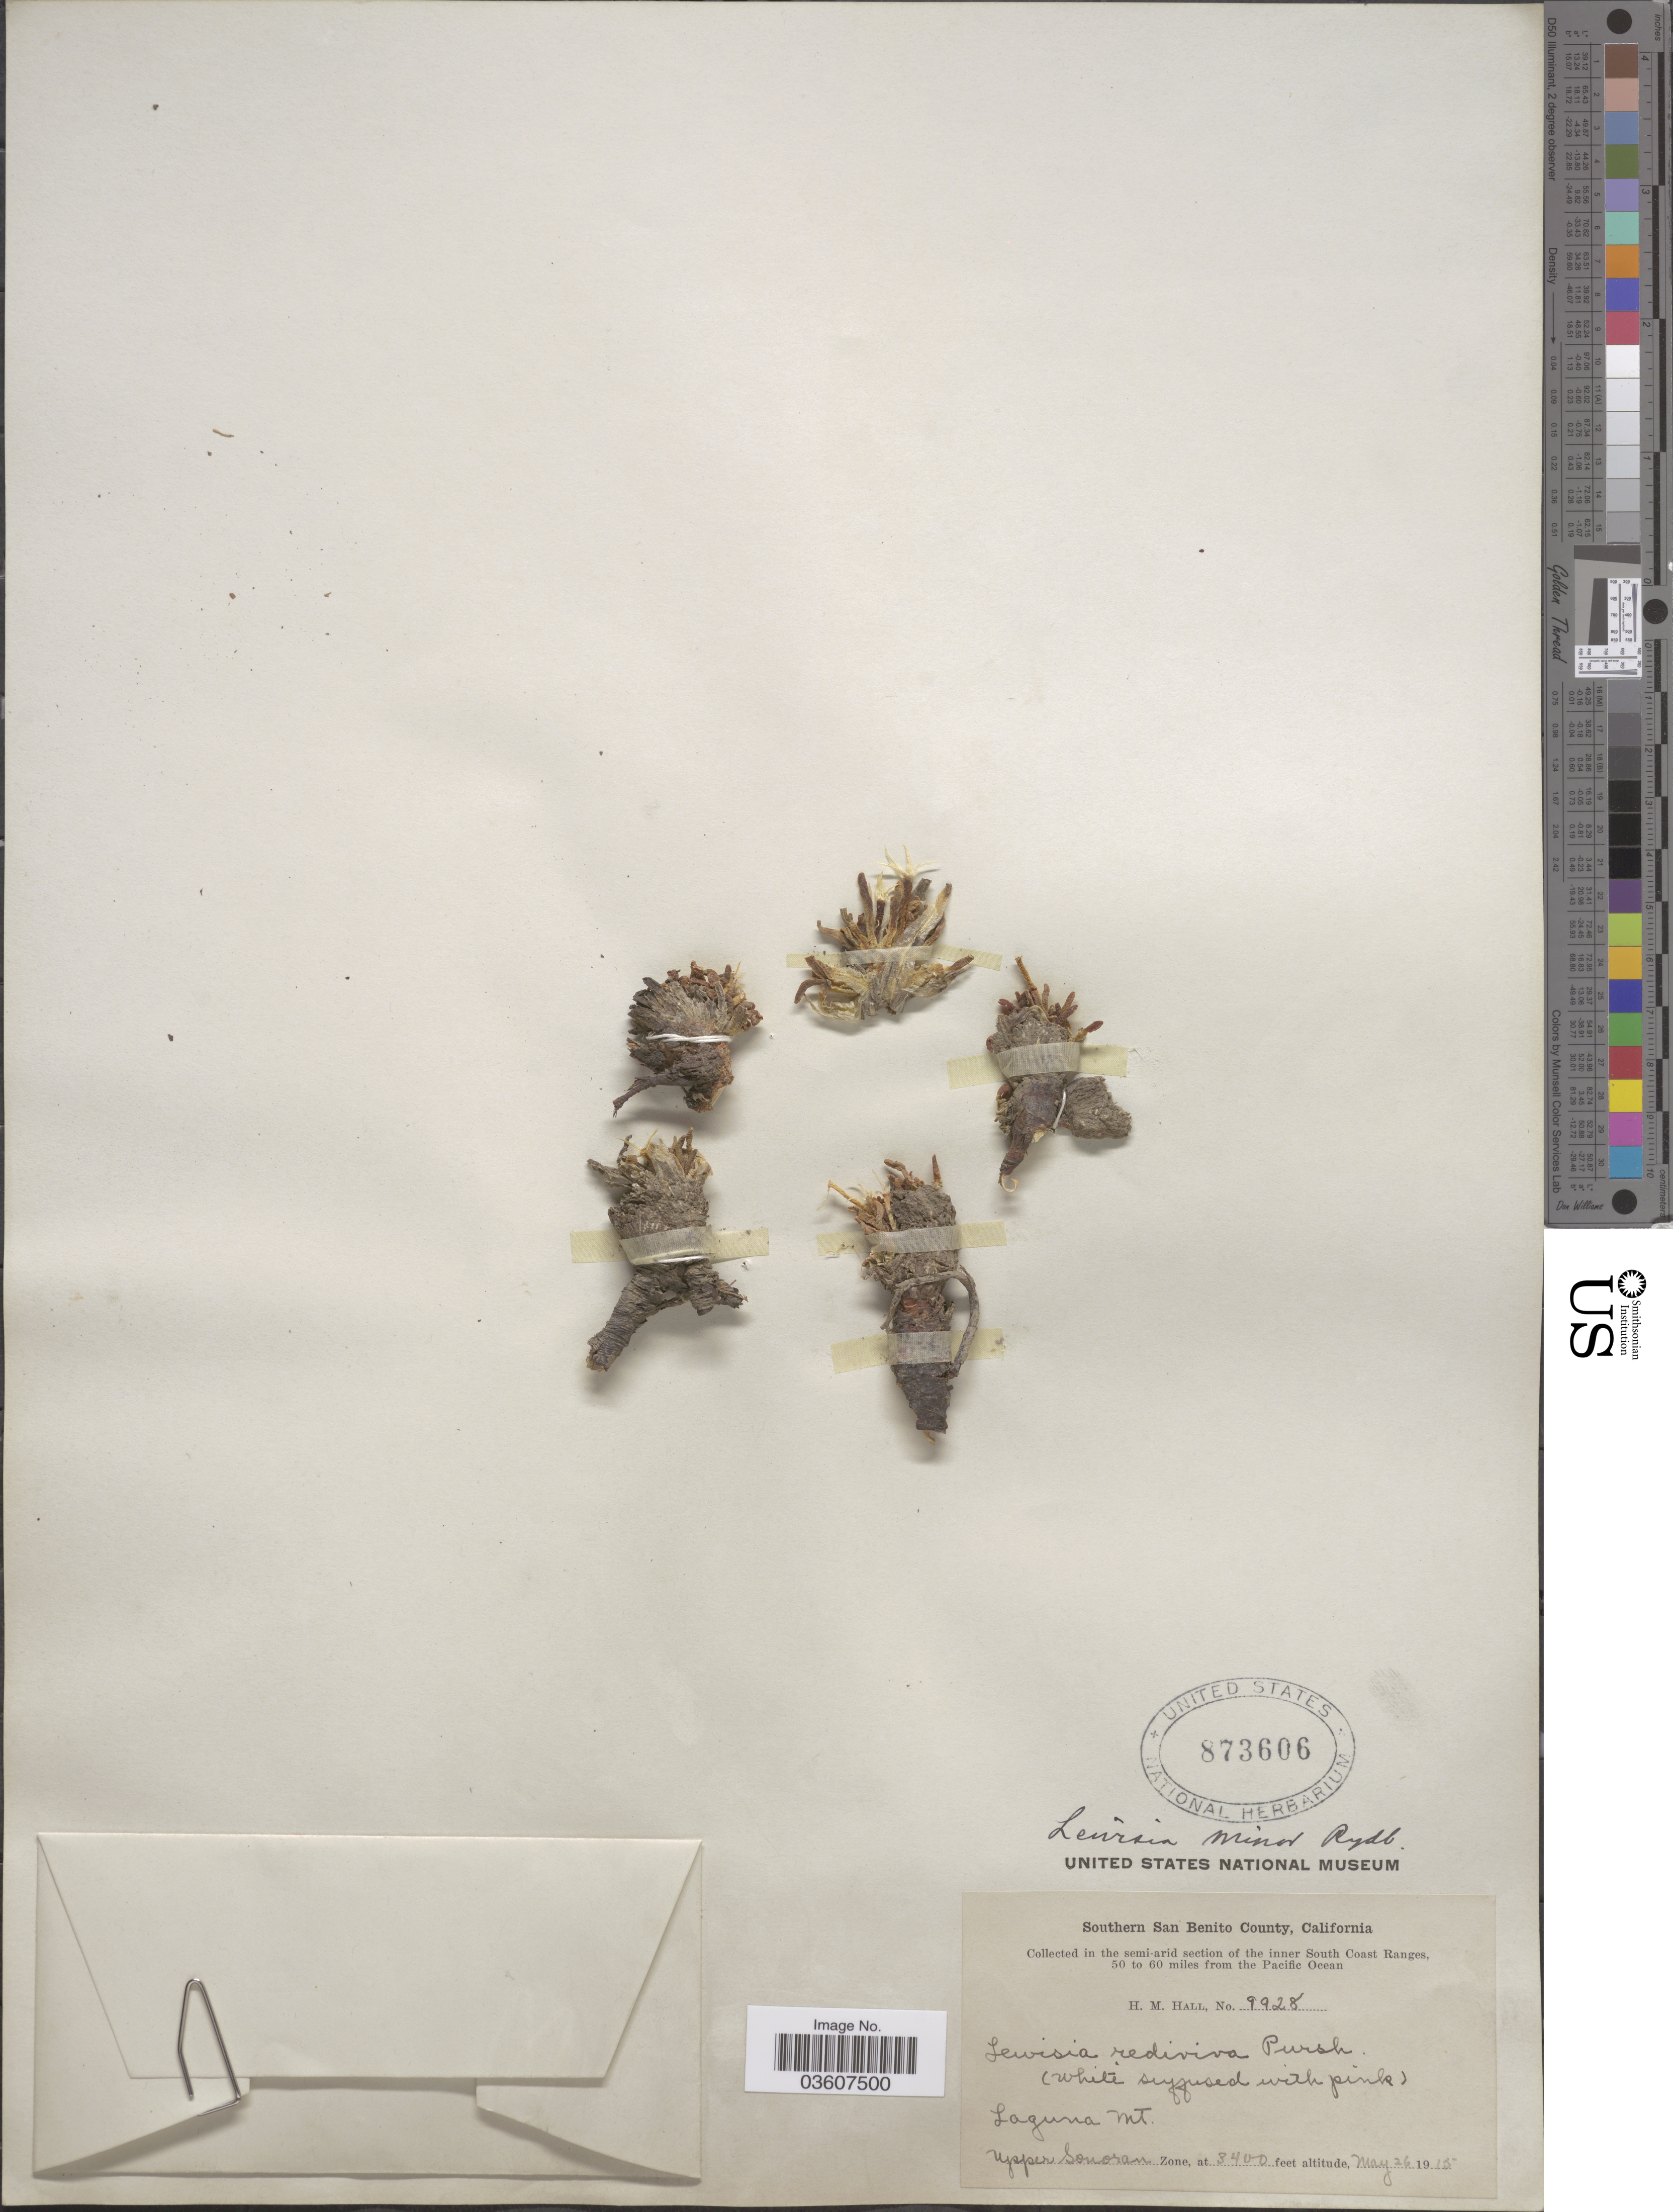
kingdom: Plantae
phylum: Tracheophyta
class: Magnoliopsida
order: Caryophyllales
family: Montiaceae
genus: Lewisia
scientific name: Lewisia rediviva var. minor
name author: (Rydb.) Munz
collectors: H. M. Hall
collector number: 9928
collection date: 1915-05-26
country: United States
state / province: California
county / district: San Benito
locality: Southern San Benito County. In the semi-arid section of the inner South Coast Ranges, 50 to 60 miles from the Pacific Ocean. Laguna Mt. Upper Sonoran Zone.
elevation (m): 1036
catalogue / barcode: US 873606